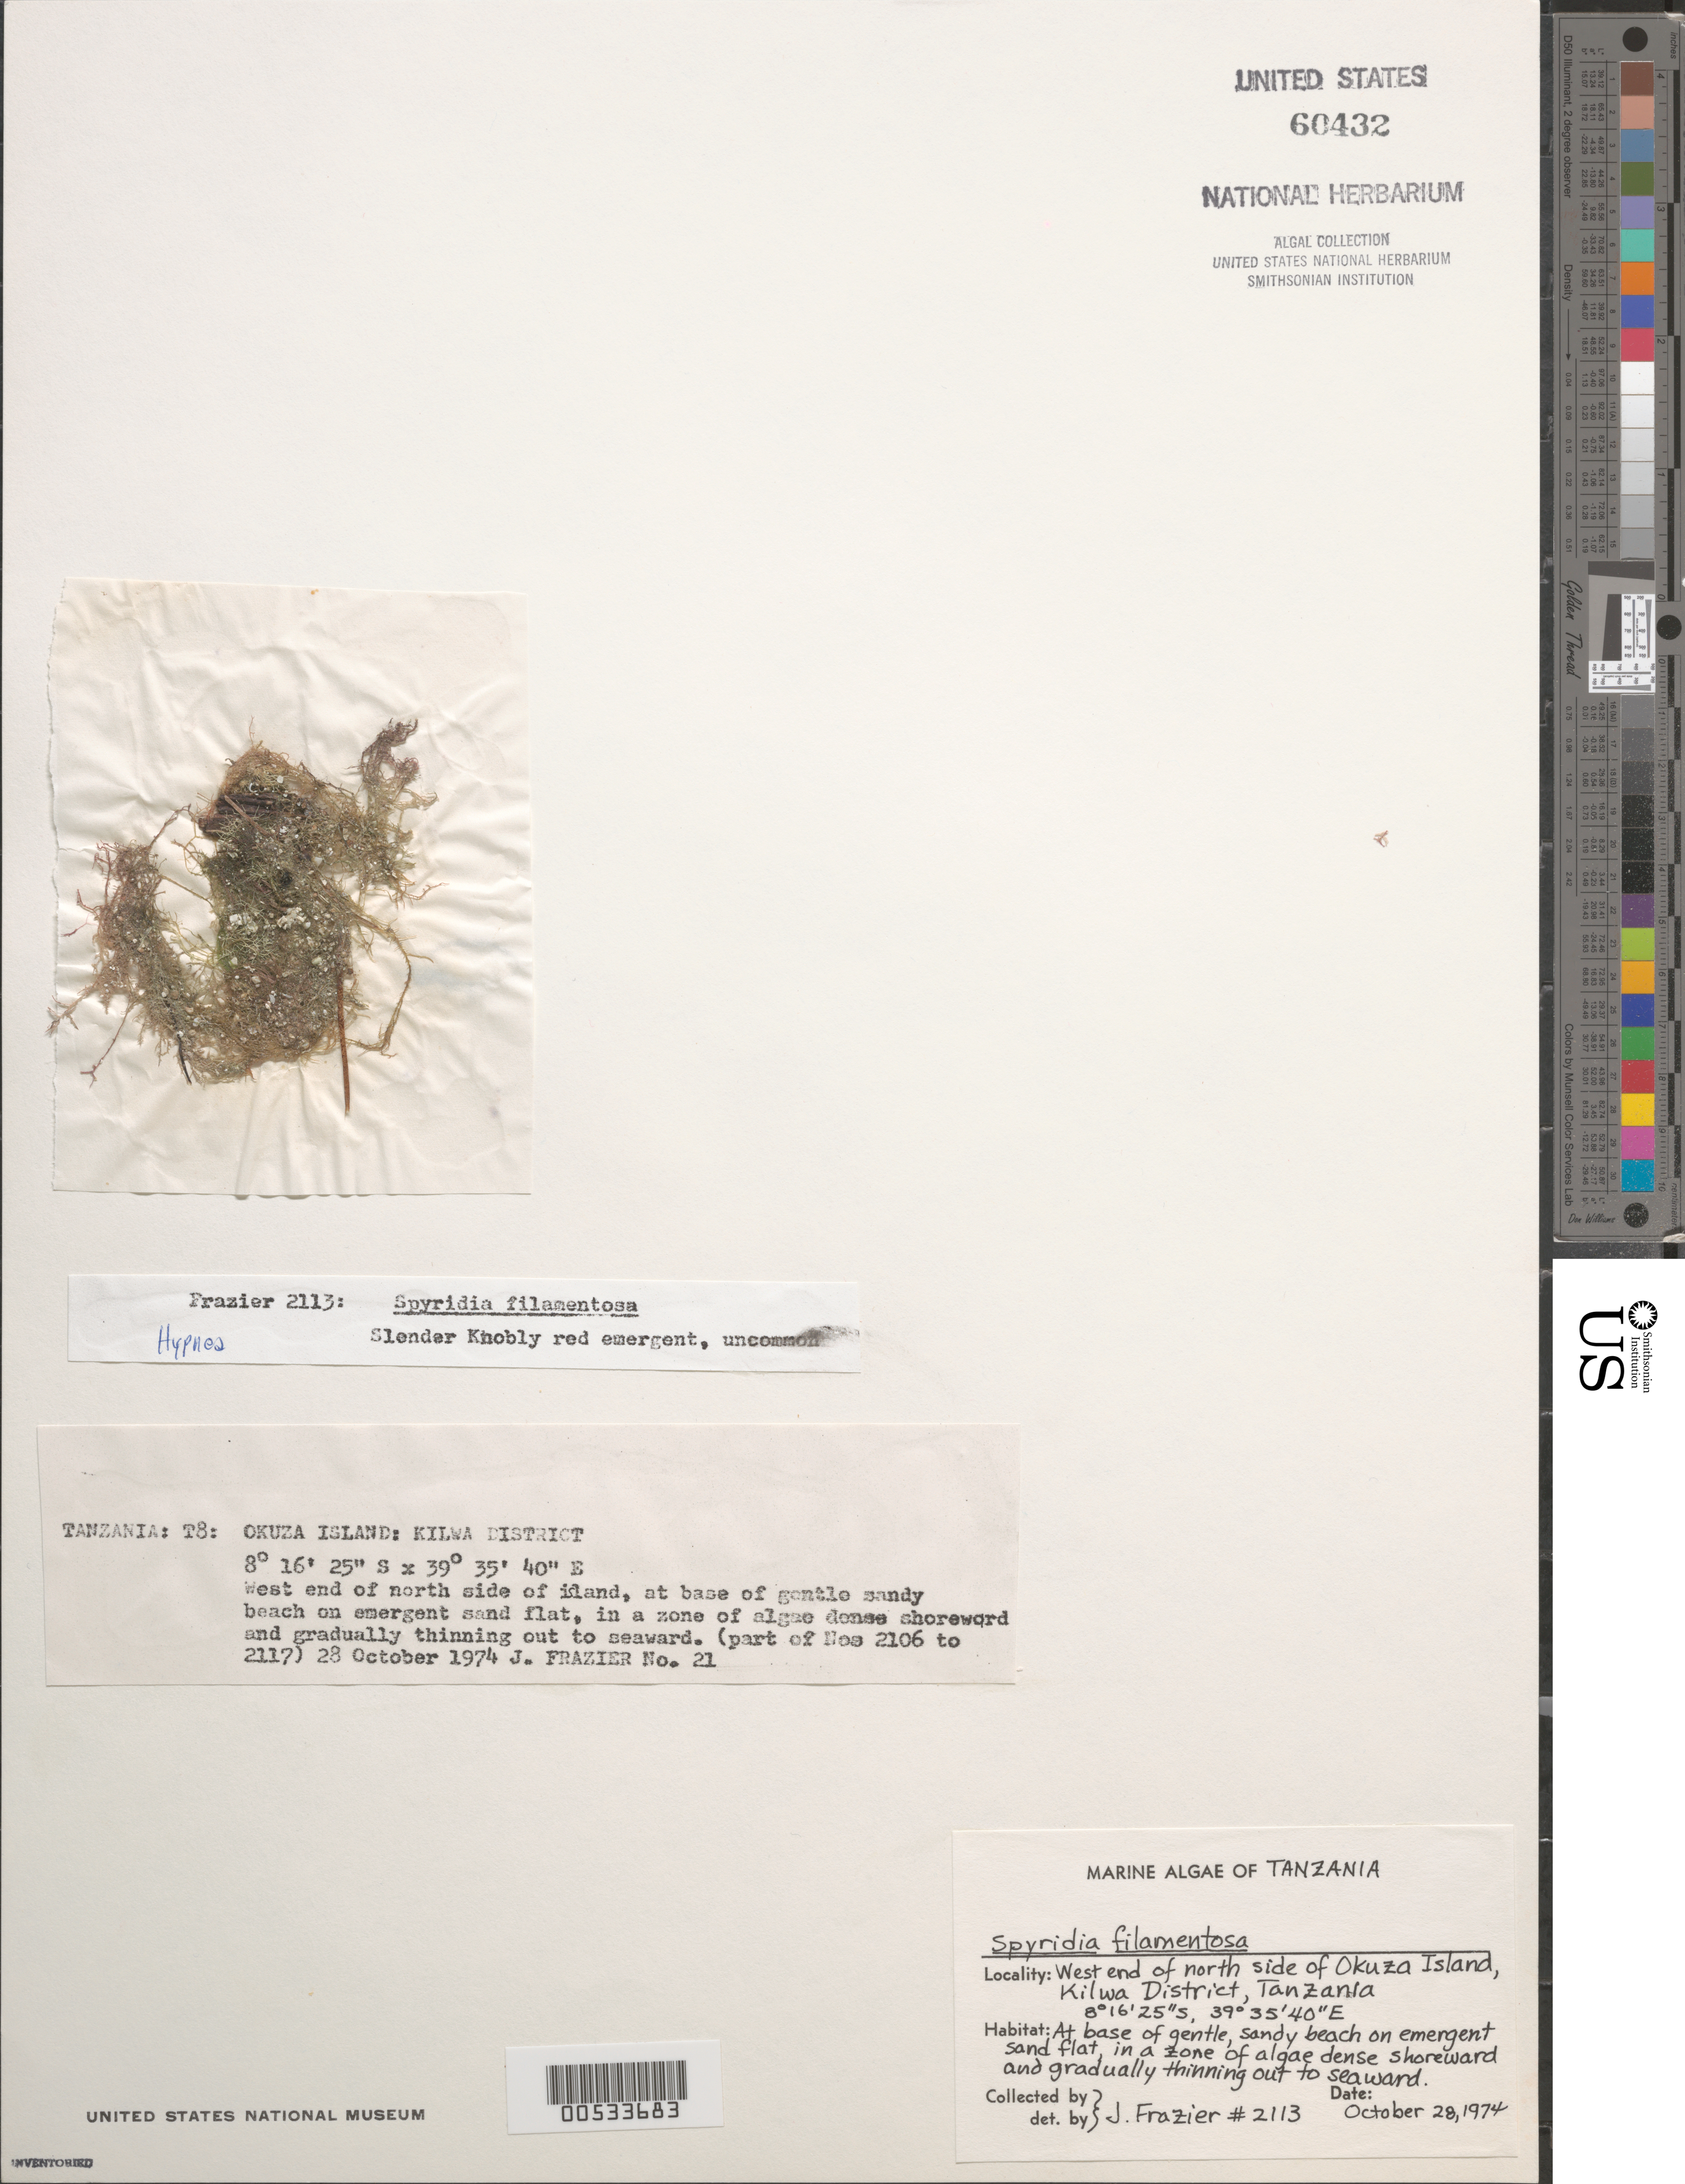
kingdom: Plantae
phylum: Rhodophyta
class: Florideophyceae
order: Ceramiales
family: Spyridiaceae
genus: Spyridia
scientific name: Spyridia filamentosa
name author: (Wulfen) Harv.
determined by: Frazier, J.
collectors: J. Frazier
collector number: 2113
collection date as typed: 28 Oct 1974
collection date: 1974-10-28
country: Tanzania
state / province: Mtwara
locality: Okuza island, kilwa district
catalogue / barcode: US 60432